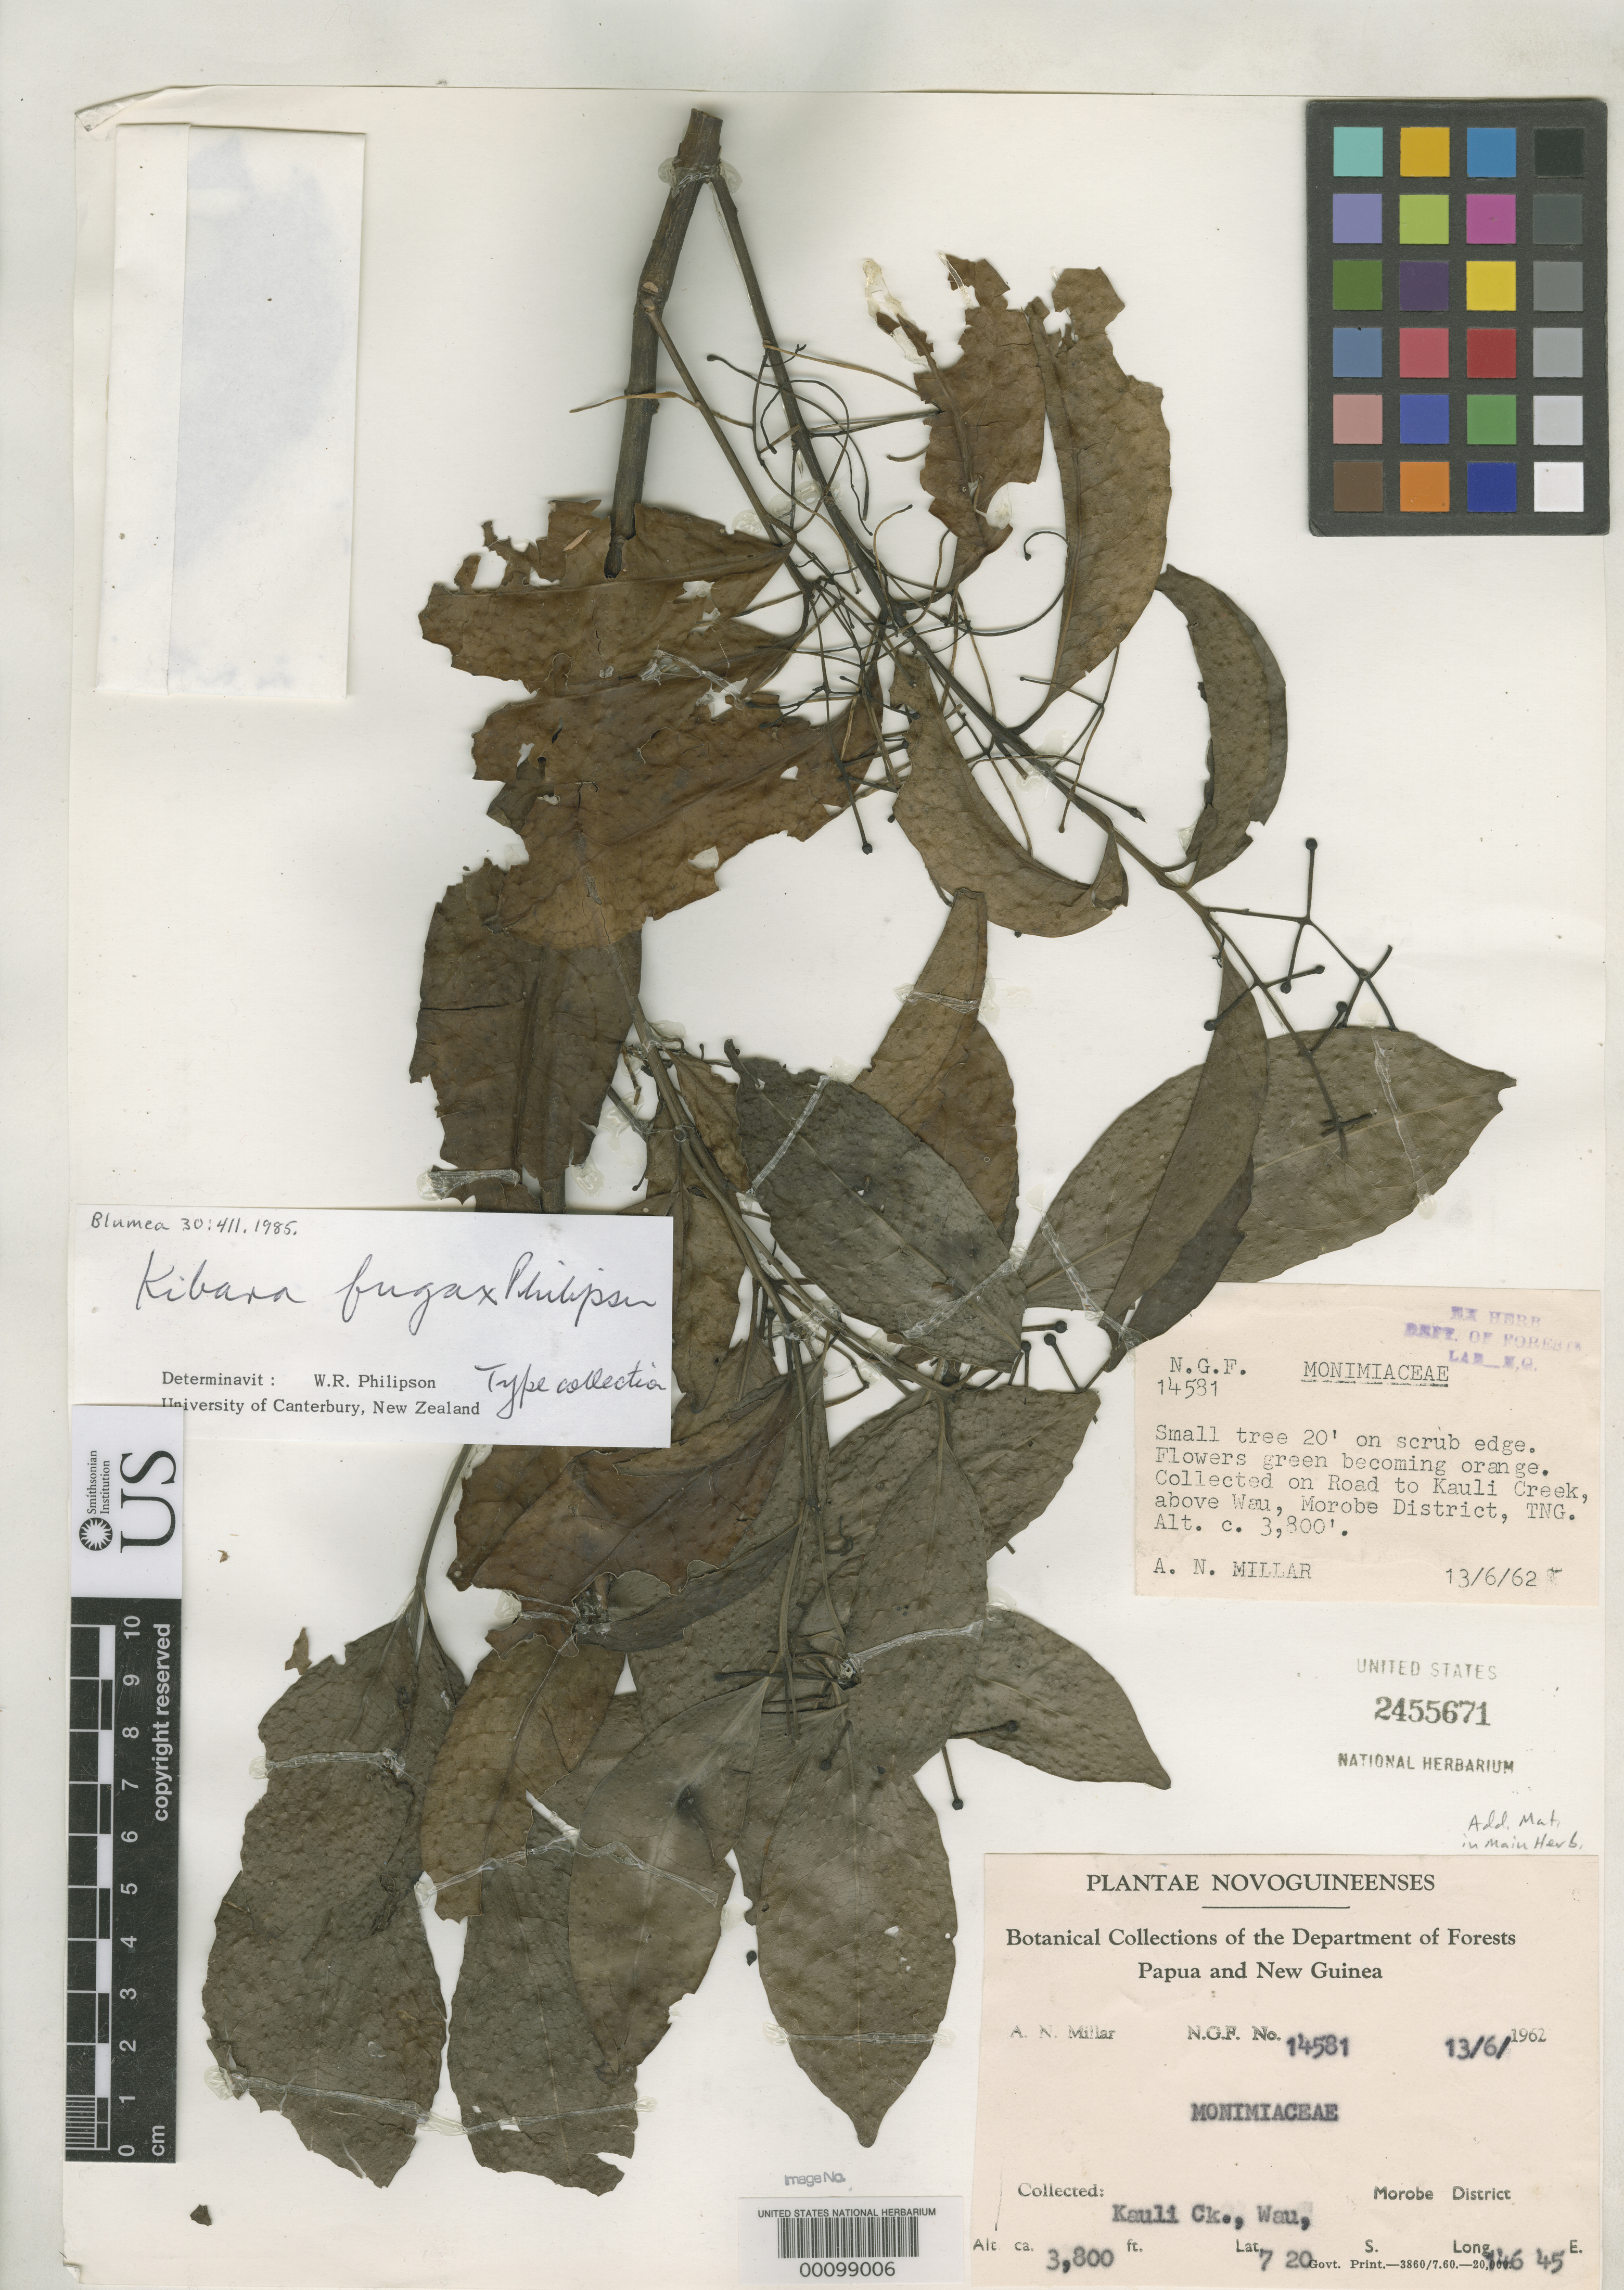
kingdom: Plantae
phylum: Tracheophyta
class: Magnoliopsida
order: Laurales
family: Monimiaceae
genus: Kibara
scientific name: Kibara fugax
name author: Philipson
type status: Isotype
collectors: A. Millar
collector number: NGF 14581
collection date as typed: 13 Jun 1962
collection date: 1962-06-13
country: Papua New Guinea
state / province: Morobe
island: New Guinea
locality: Kauli Creek, Wau.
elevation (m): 1158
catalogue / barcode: US 2455671